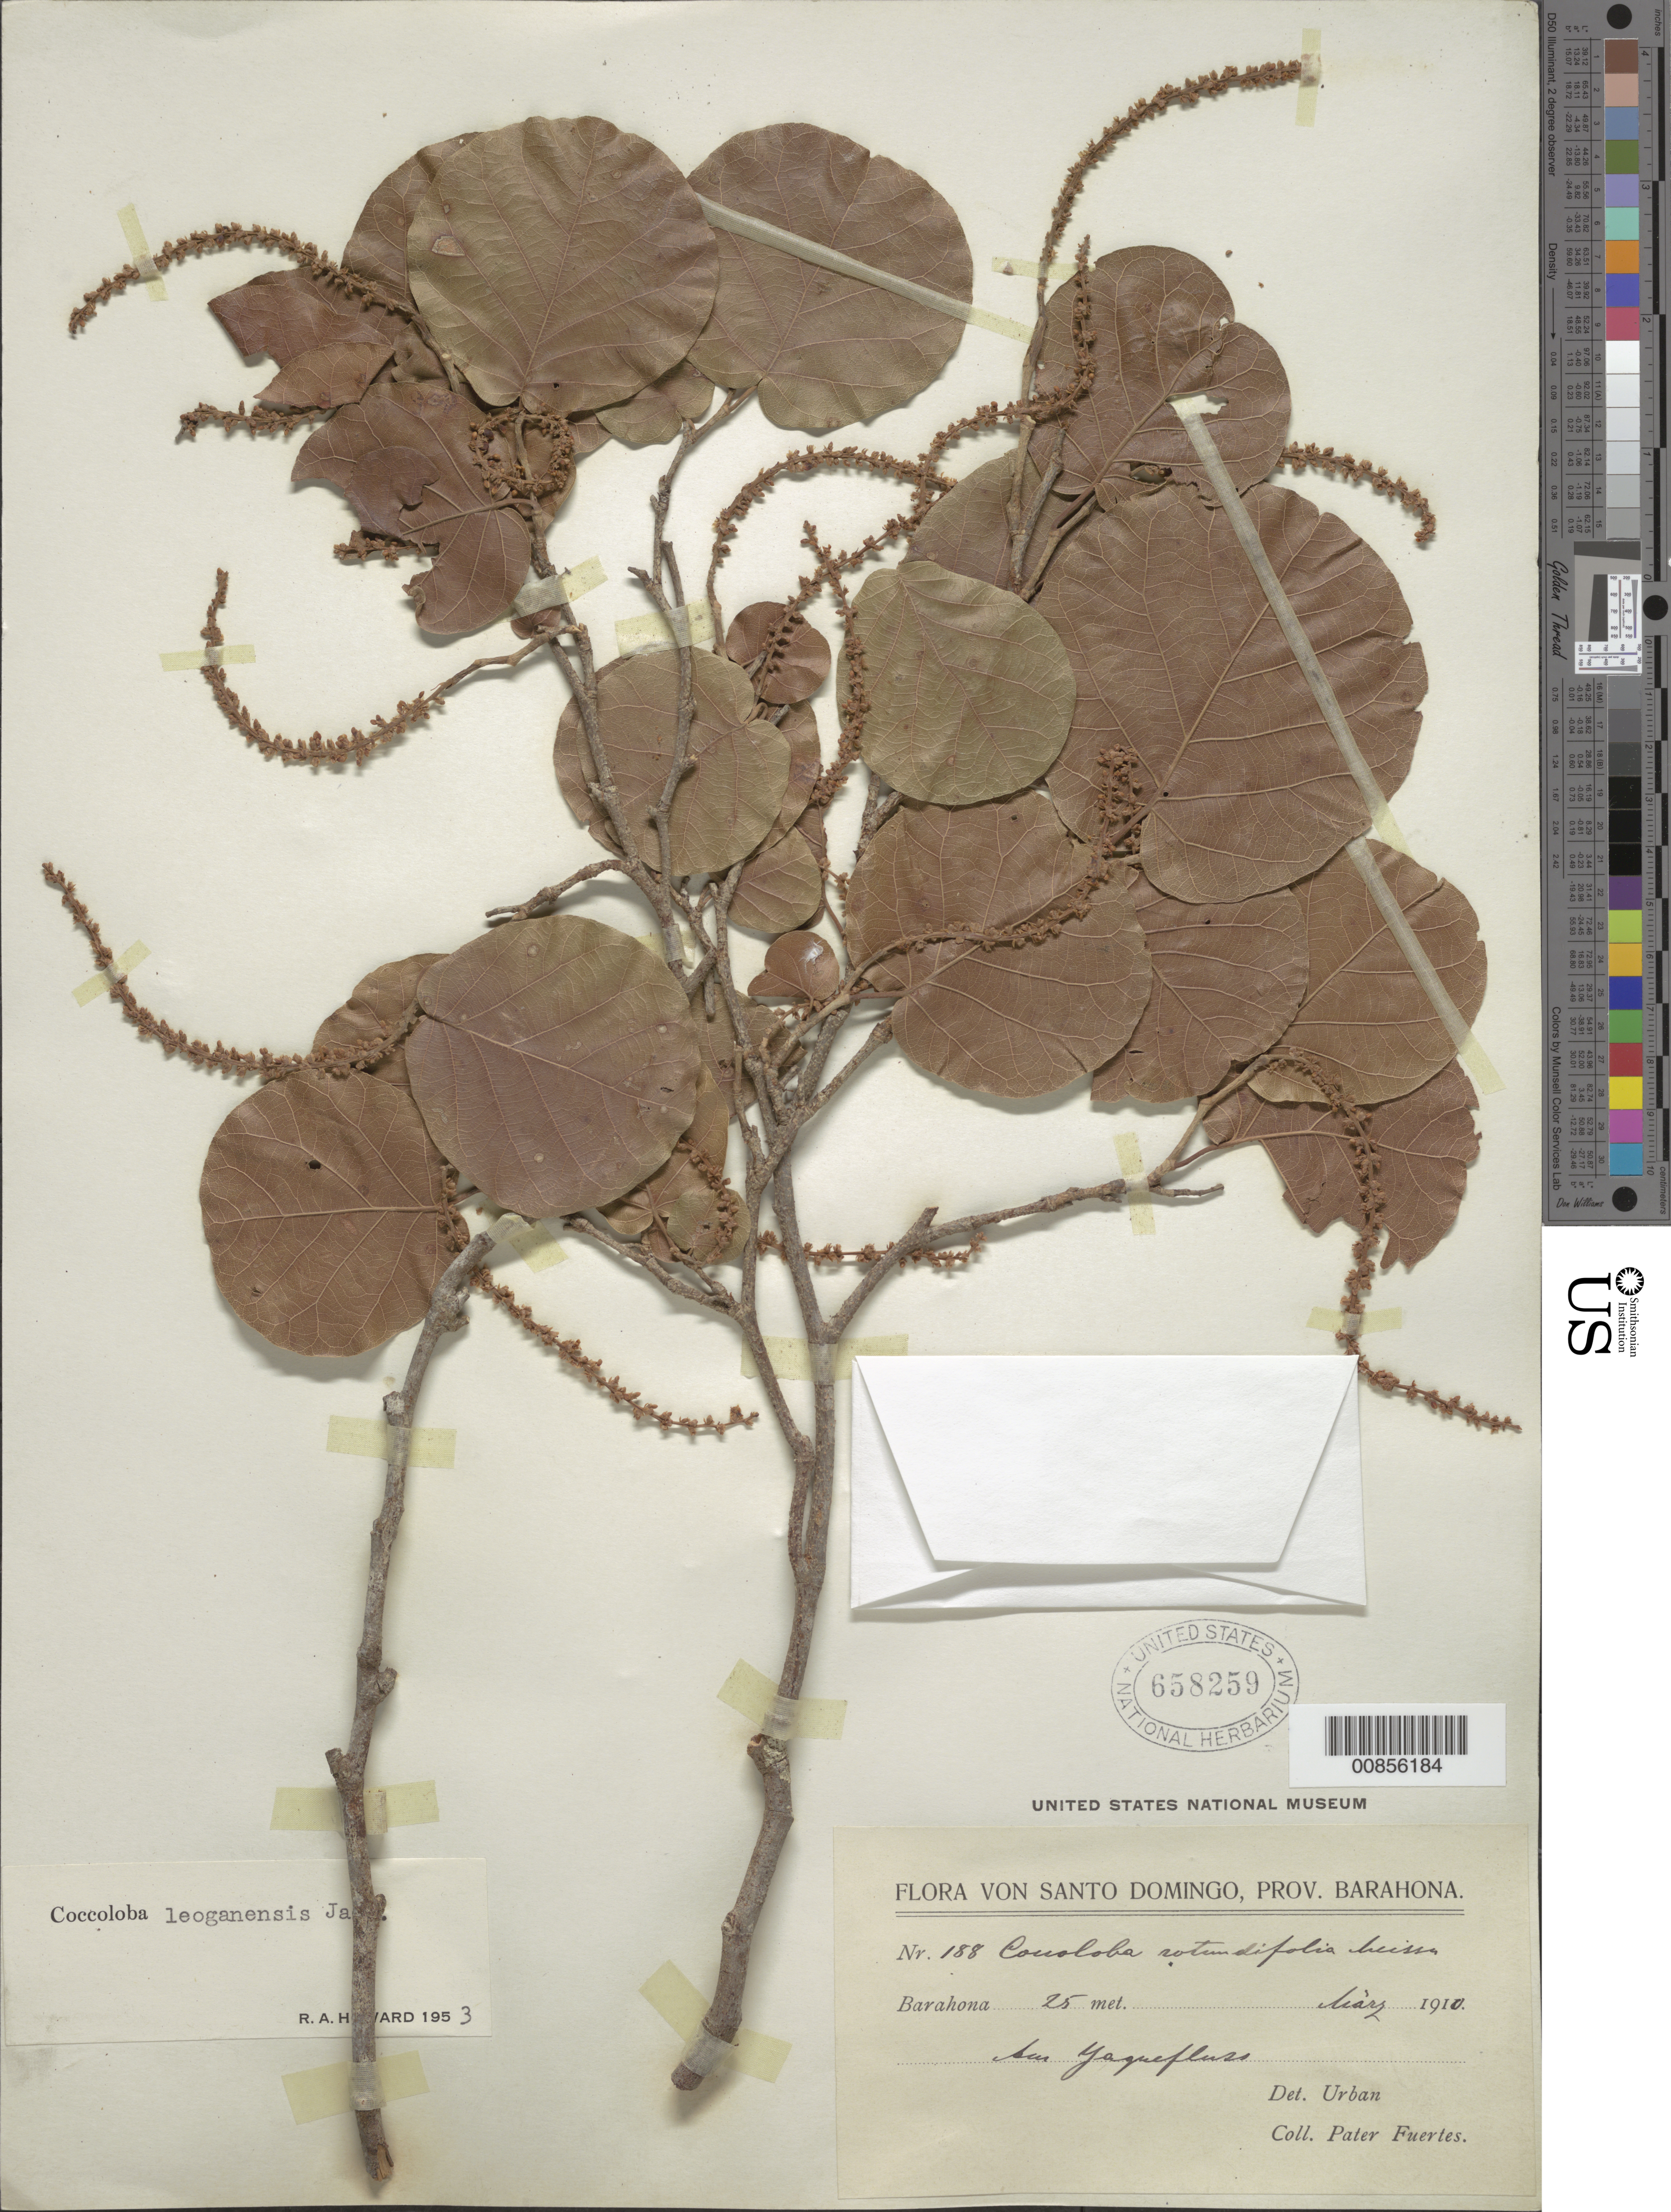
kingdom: Plantae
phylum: Tracheophyta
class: Magnoliopsida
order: Caryophyllales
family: Polygonaceae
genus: Coccoloba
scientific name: Coccoloba leoganensis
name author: Jacq.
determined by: Howard, R. A.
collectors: M. D. Fuertes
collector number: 188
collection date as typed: May 1910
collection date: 1910-05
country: Dominican Republic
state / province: Barahona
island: Hispaniola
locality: Barahona. Am Yaquefluss.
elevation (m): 25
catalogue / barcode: US 658259